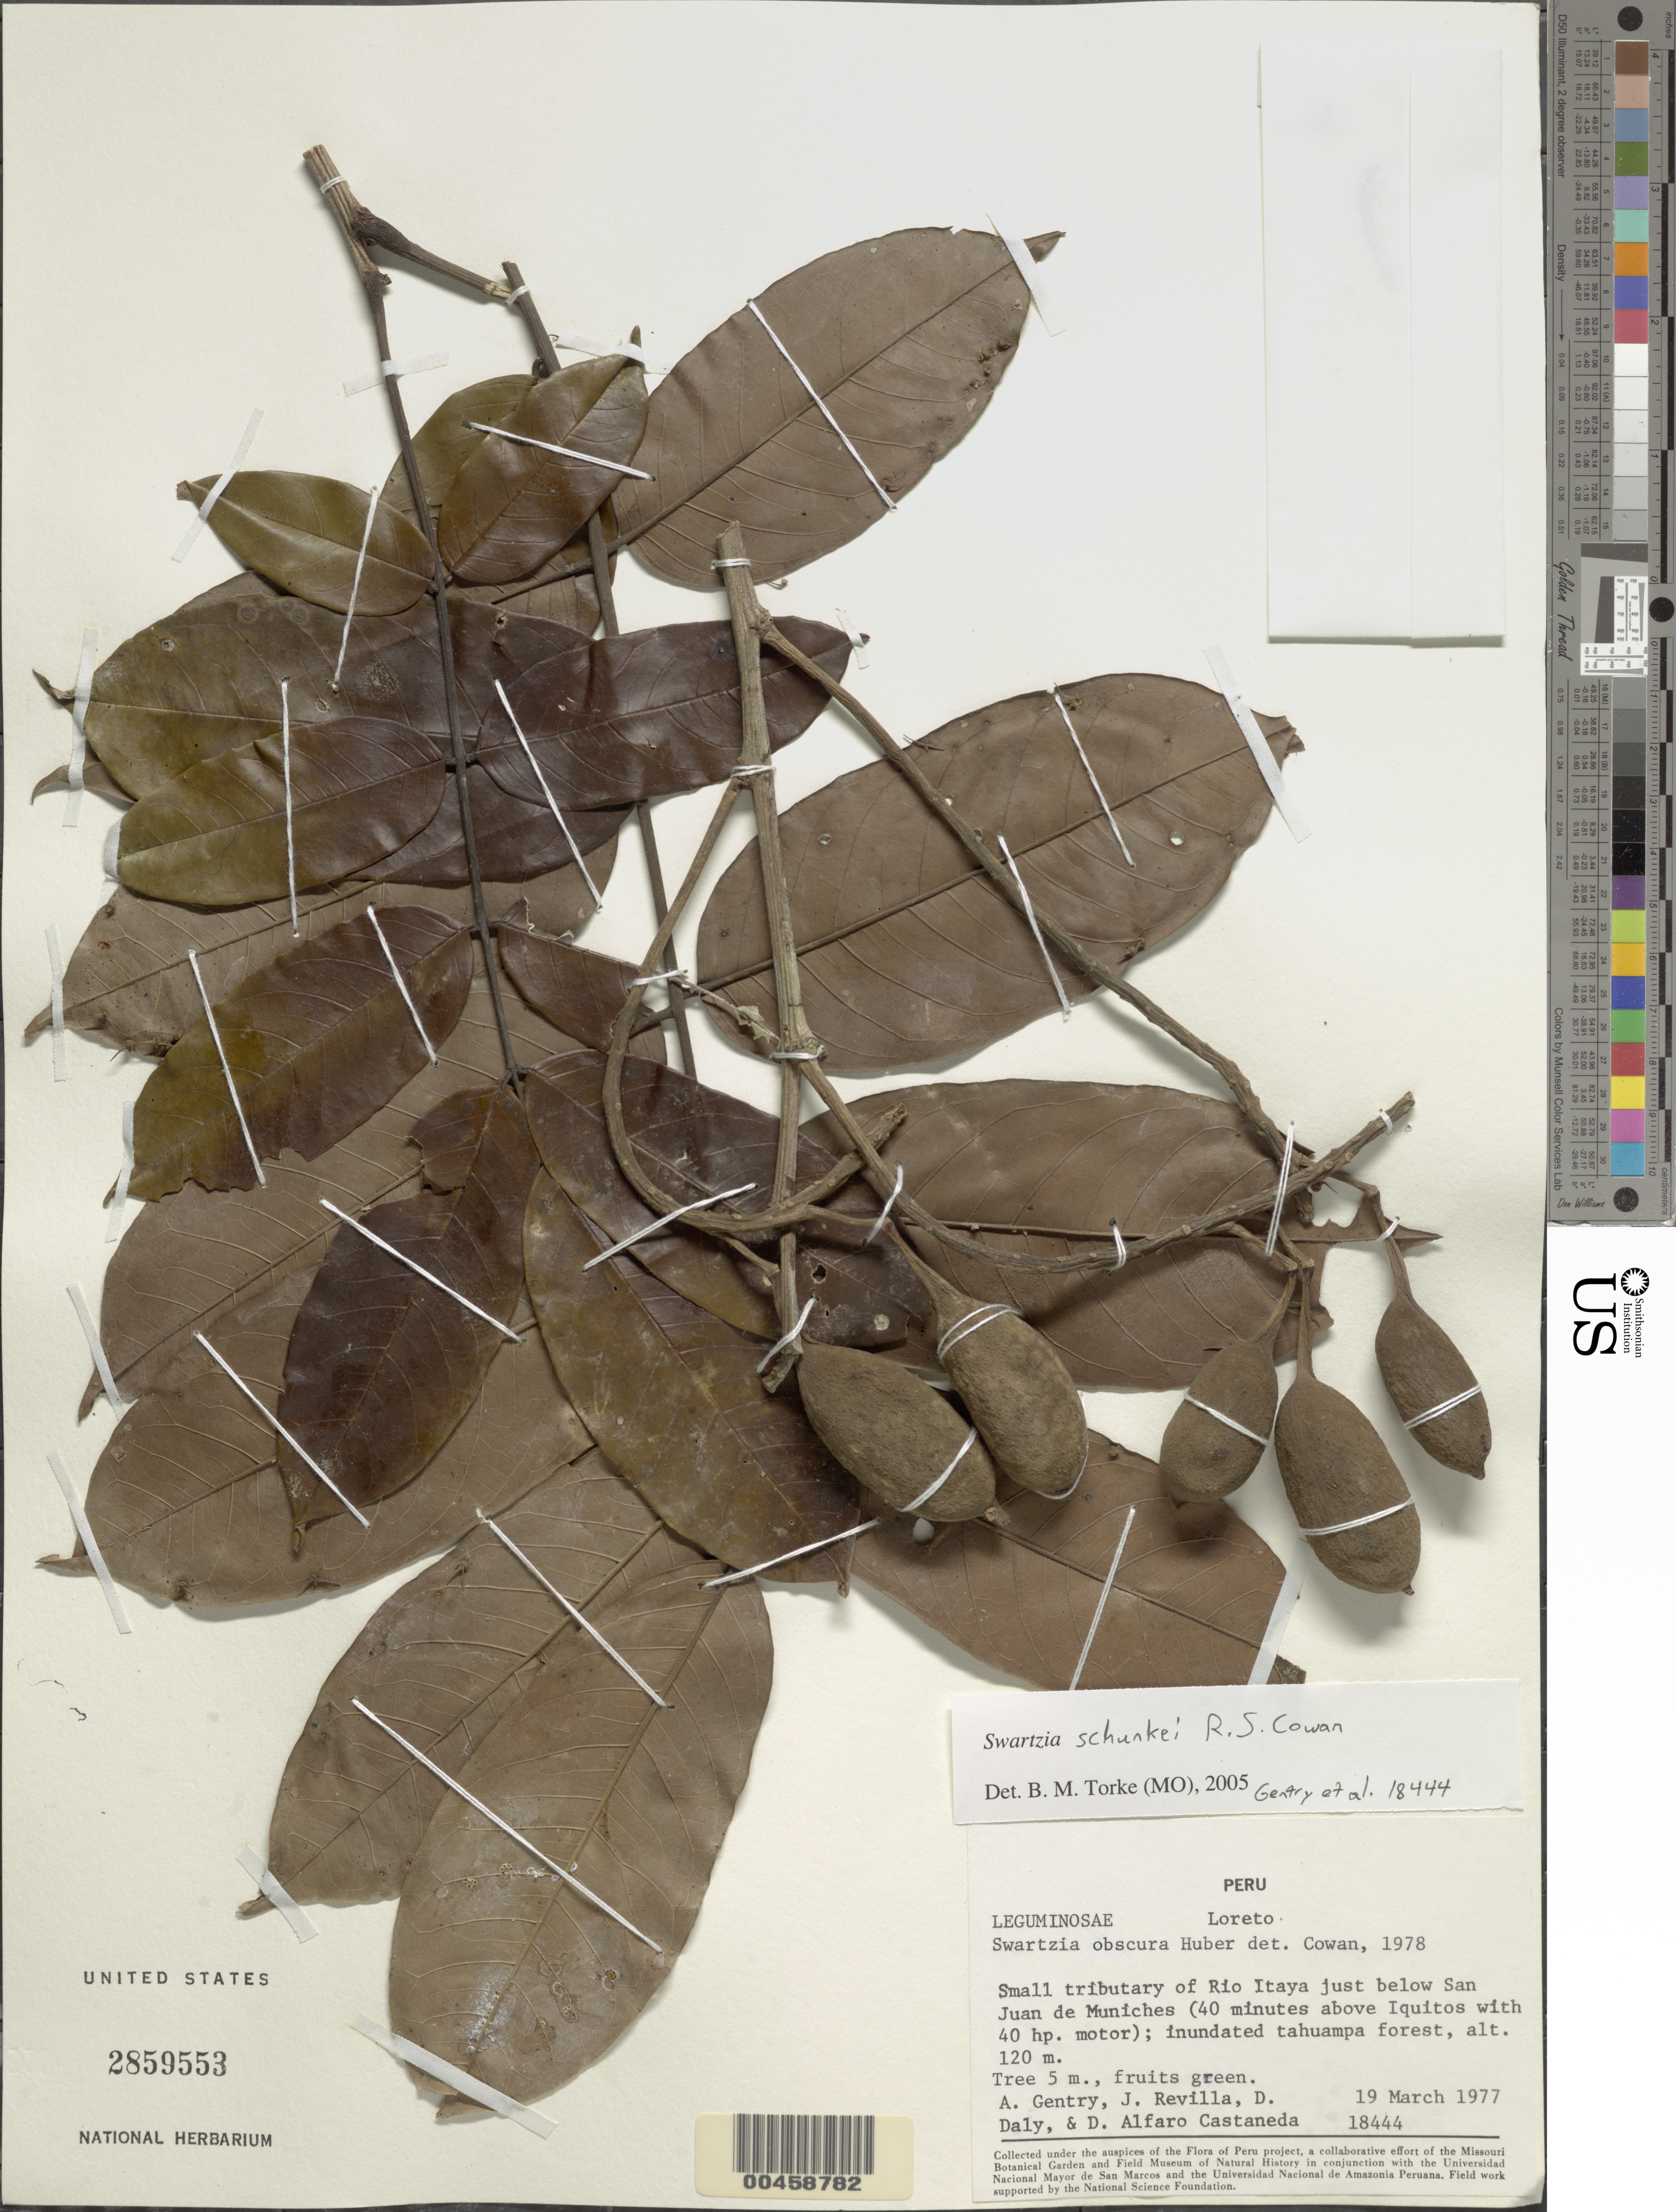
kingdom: Plantae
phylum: Tracheophyta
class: Magnoliopsida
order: Fabales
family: Fabaceae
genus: Swartzia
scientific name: Swartzia schunkei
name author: R.S. Cowan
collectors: A. H. Gentry, J. Revilla, D. C. Daly & D. Castaneda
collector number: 18444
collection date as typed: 19 Mar 1977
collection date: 1977-03-19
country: Peru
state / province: Loreto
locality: San juan de muniches, just below; tributary of rio itaya; (40 minutes above iquitos with 40 hp. motor)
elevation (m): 120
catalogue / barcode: US 2859553